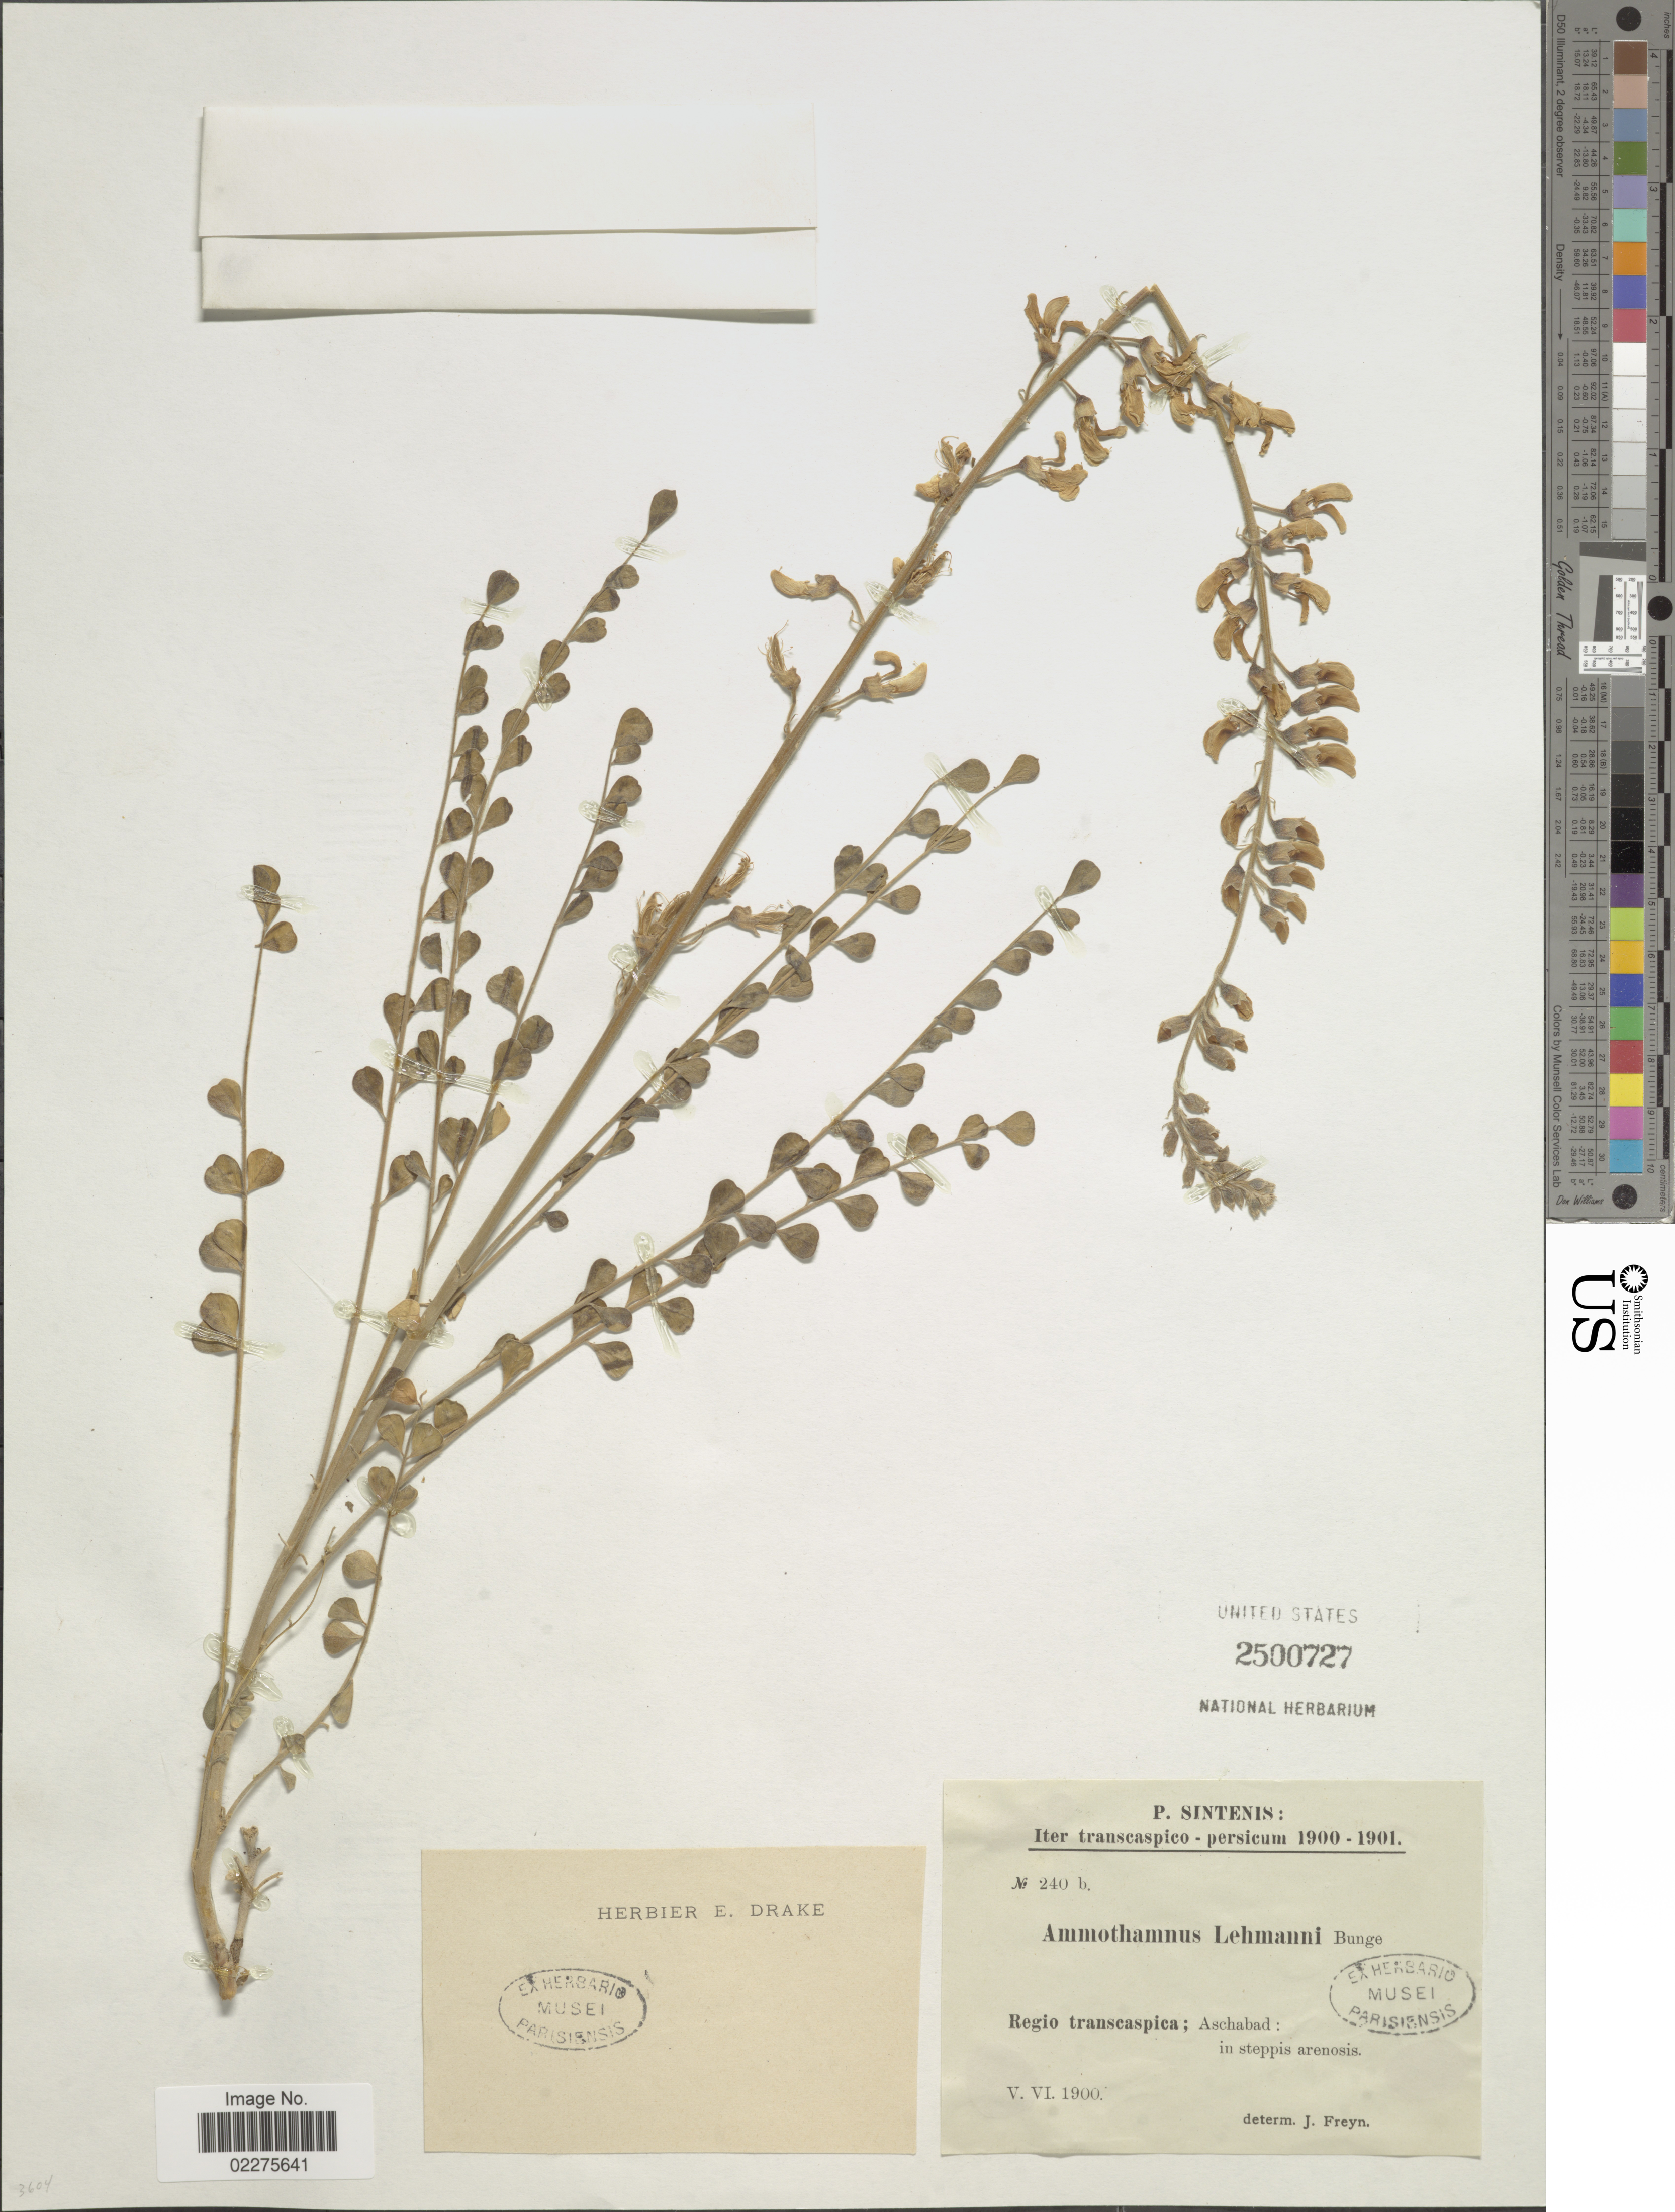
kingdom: Plantae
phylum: Tracheophyta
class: Magnoliopsida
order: Fabales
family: Fabaceae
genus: Ammothamnus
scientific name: Ammothamnus lehmannii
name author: Bunge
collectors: P. Sintenis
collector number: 240 b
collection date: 1900-05/1900-06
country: Turkmenistan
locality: Regio transcaspica; Aschabad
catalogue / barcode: US 2500727